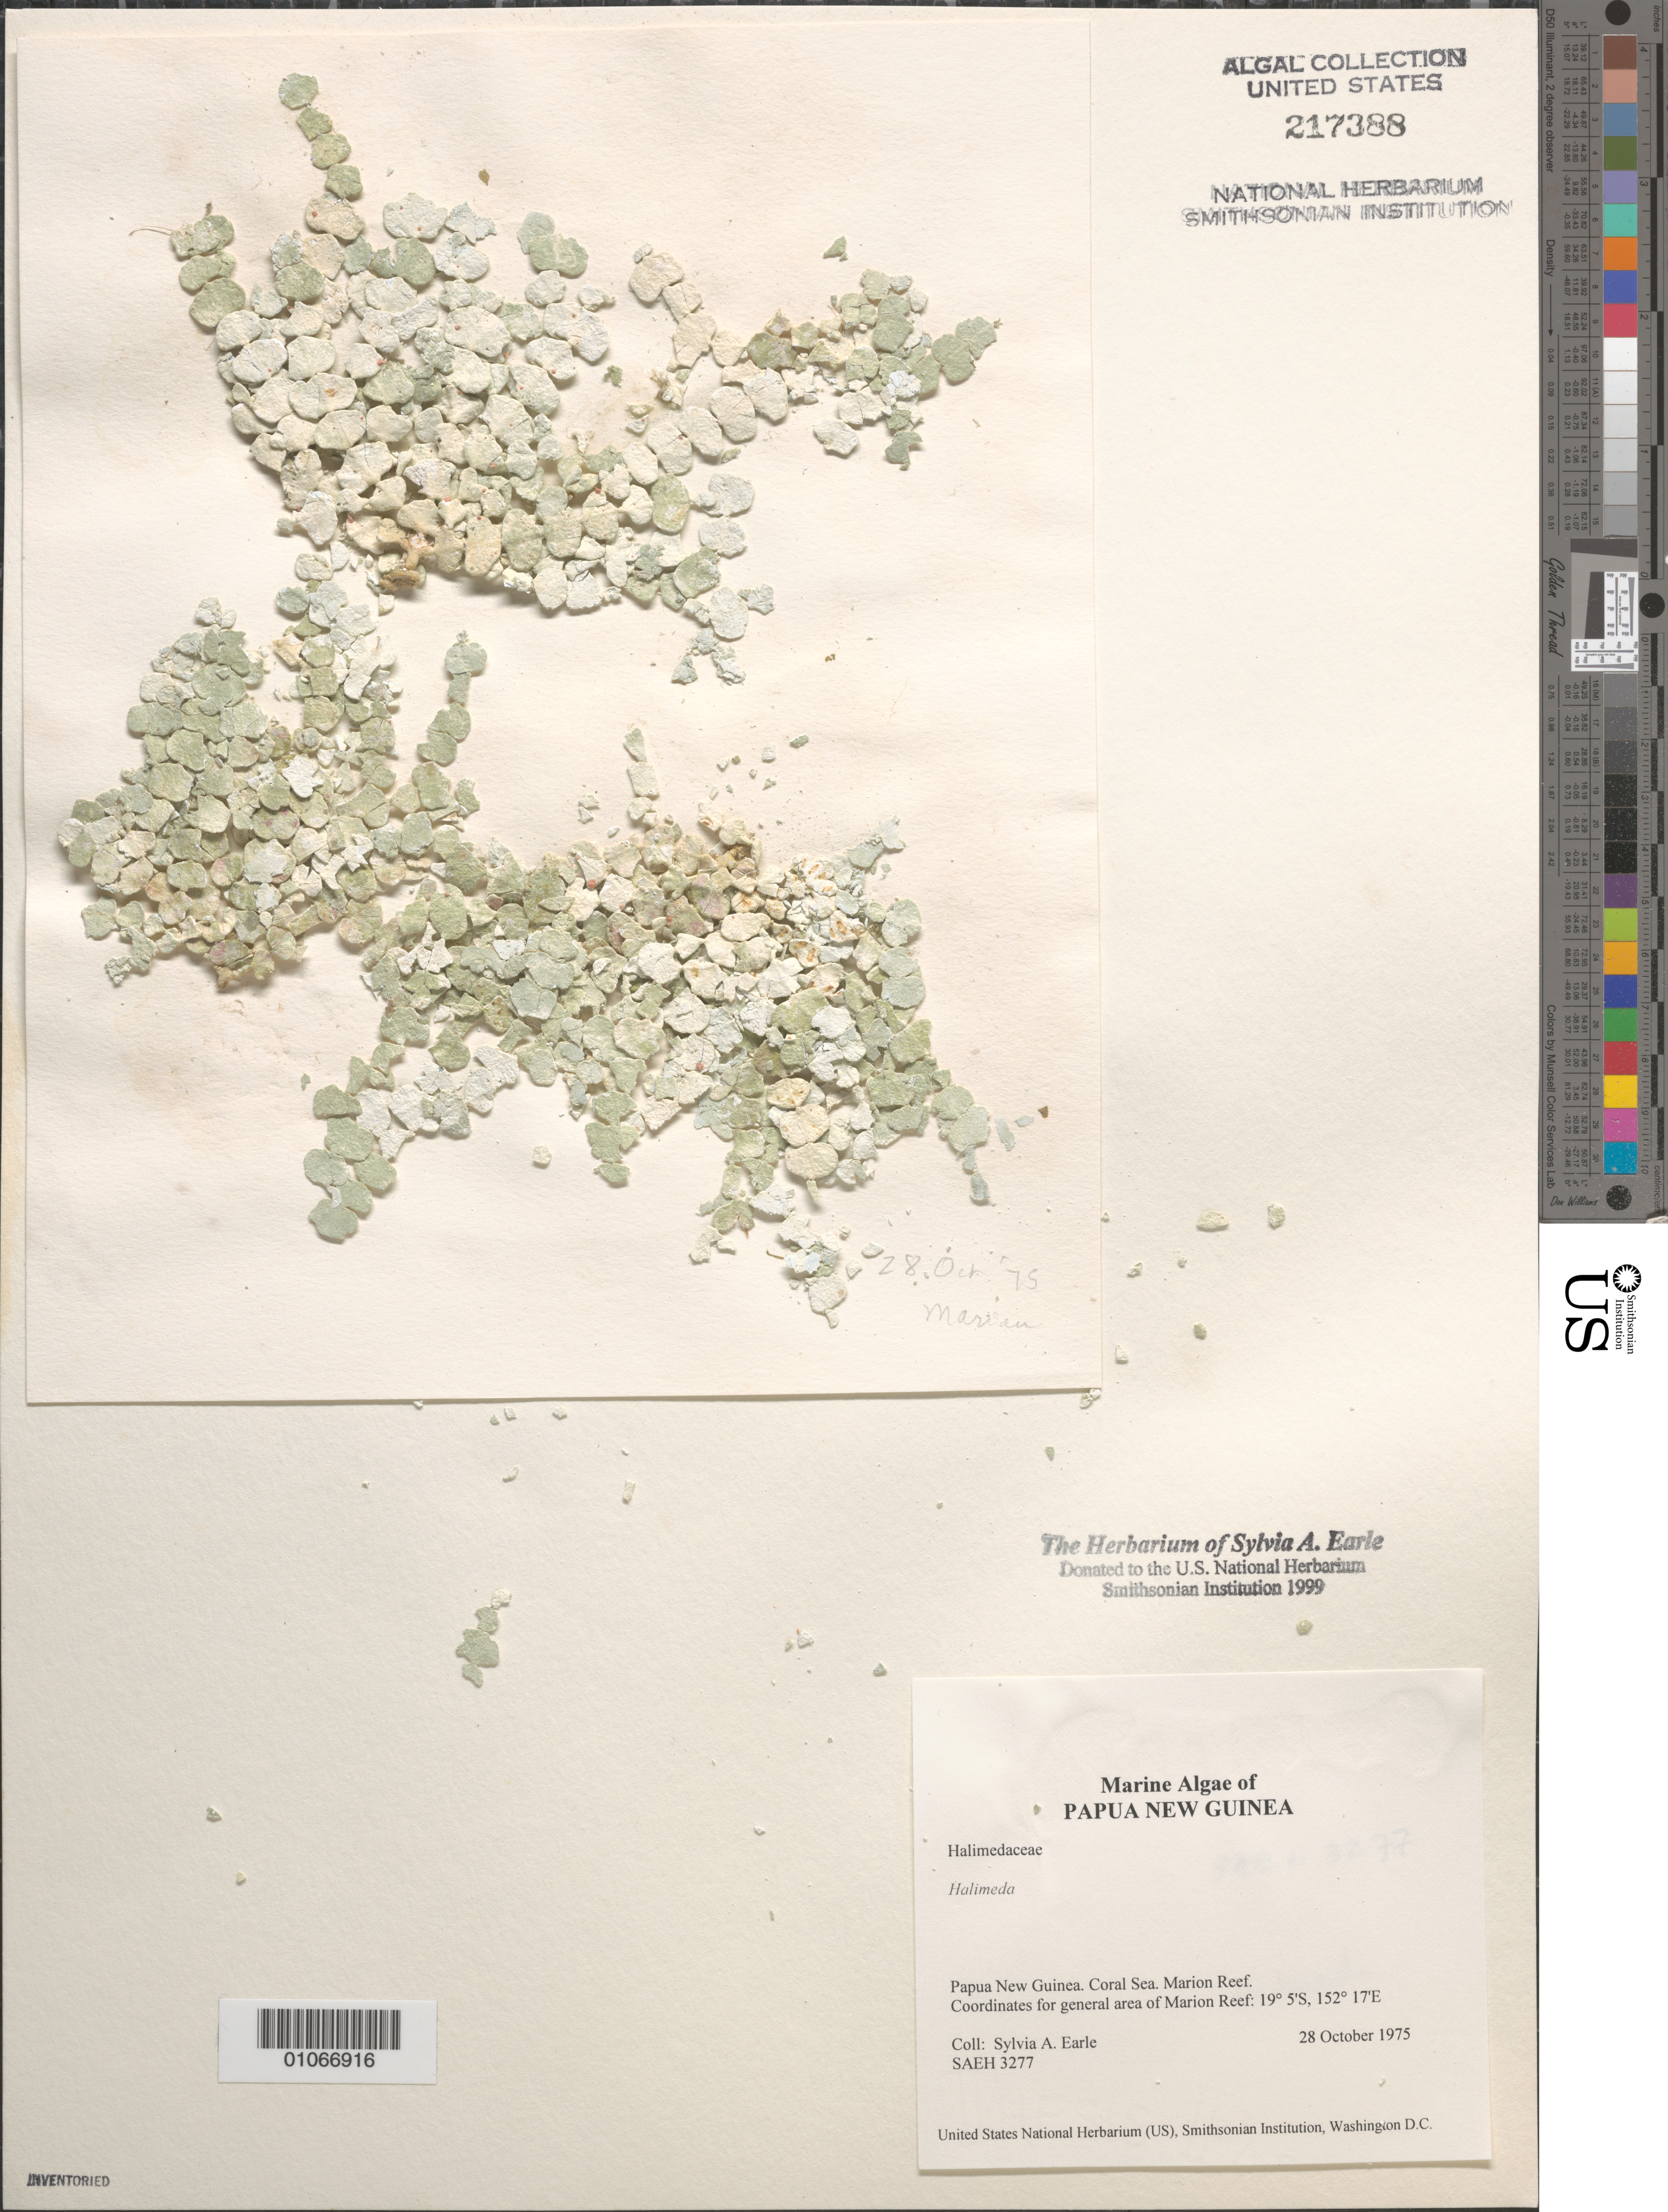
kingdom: Plantae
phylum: Chlorophyta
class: Ulvophyceae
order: Bryopsidales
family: Halimedaceae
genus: Halimeda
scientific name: Halimeda sp.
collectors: S. A. Earle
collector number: SAEH 3277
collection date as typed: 28 Oct 1975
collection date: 1975-10-28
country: Australia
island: Marion Reef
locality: Coral Sea, Marion Reef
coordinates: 19 5'S, 152 17'E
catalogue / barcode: US 217388